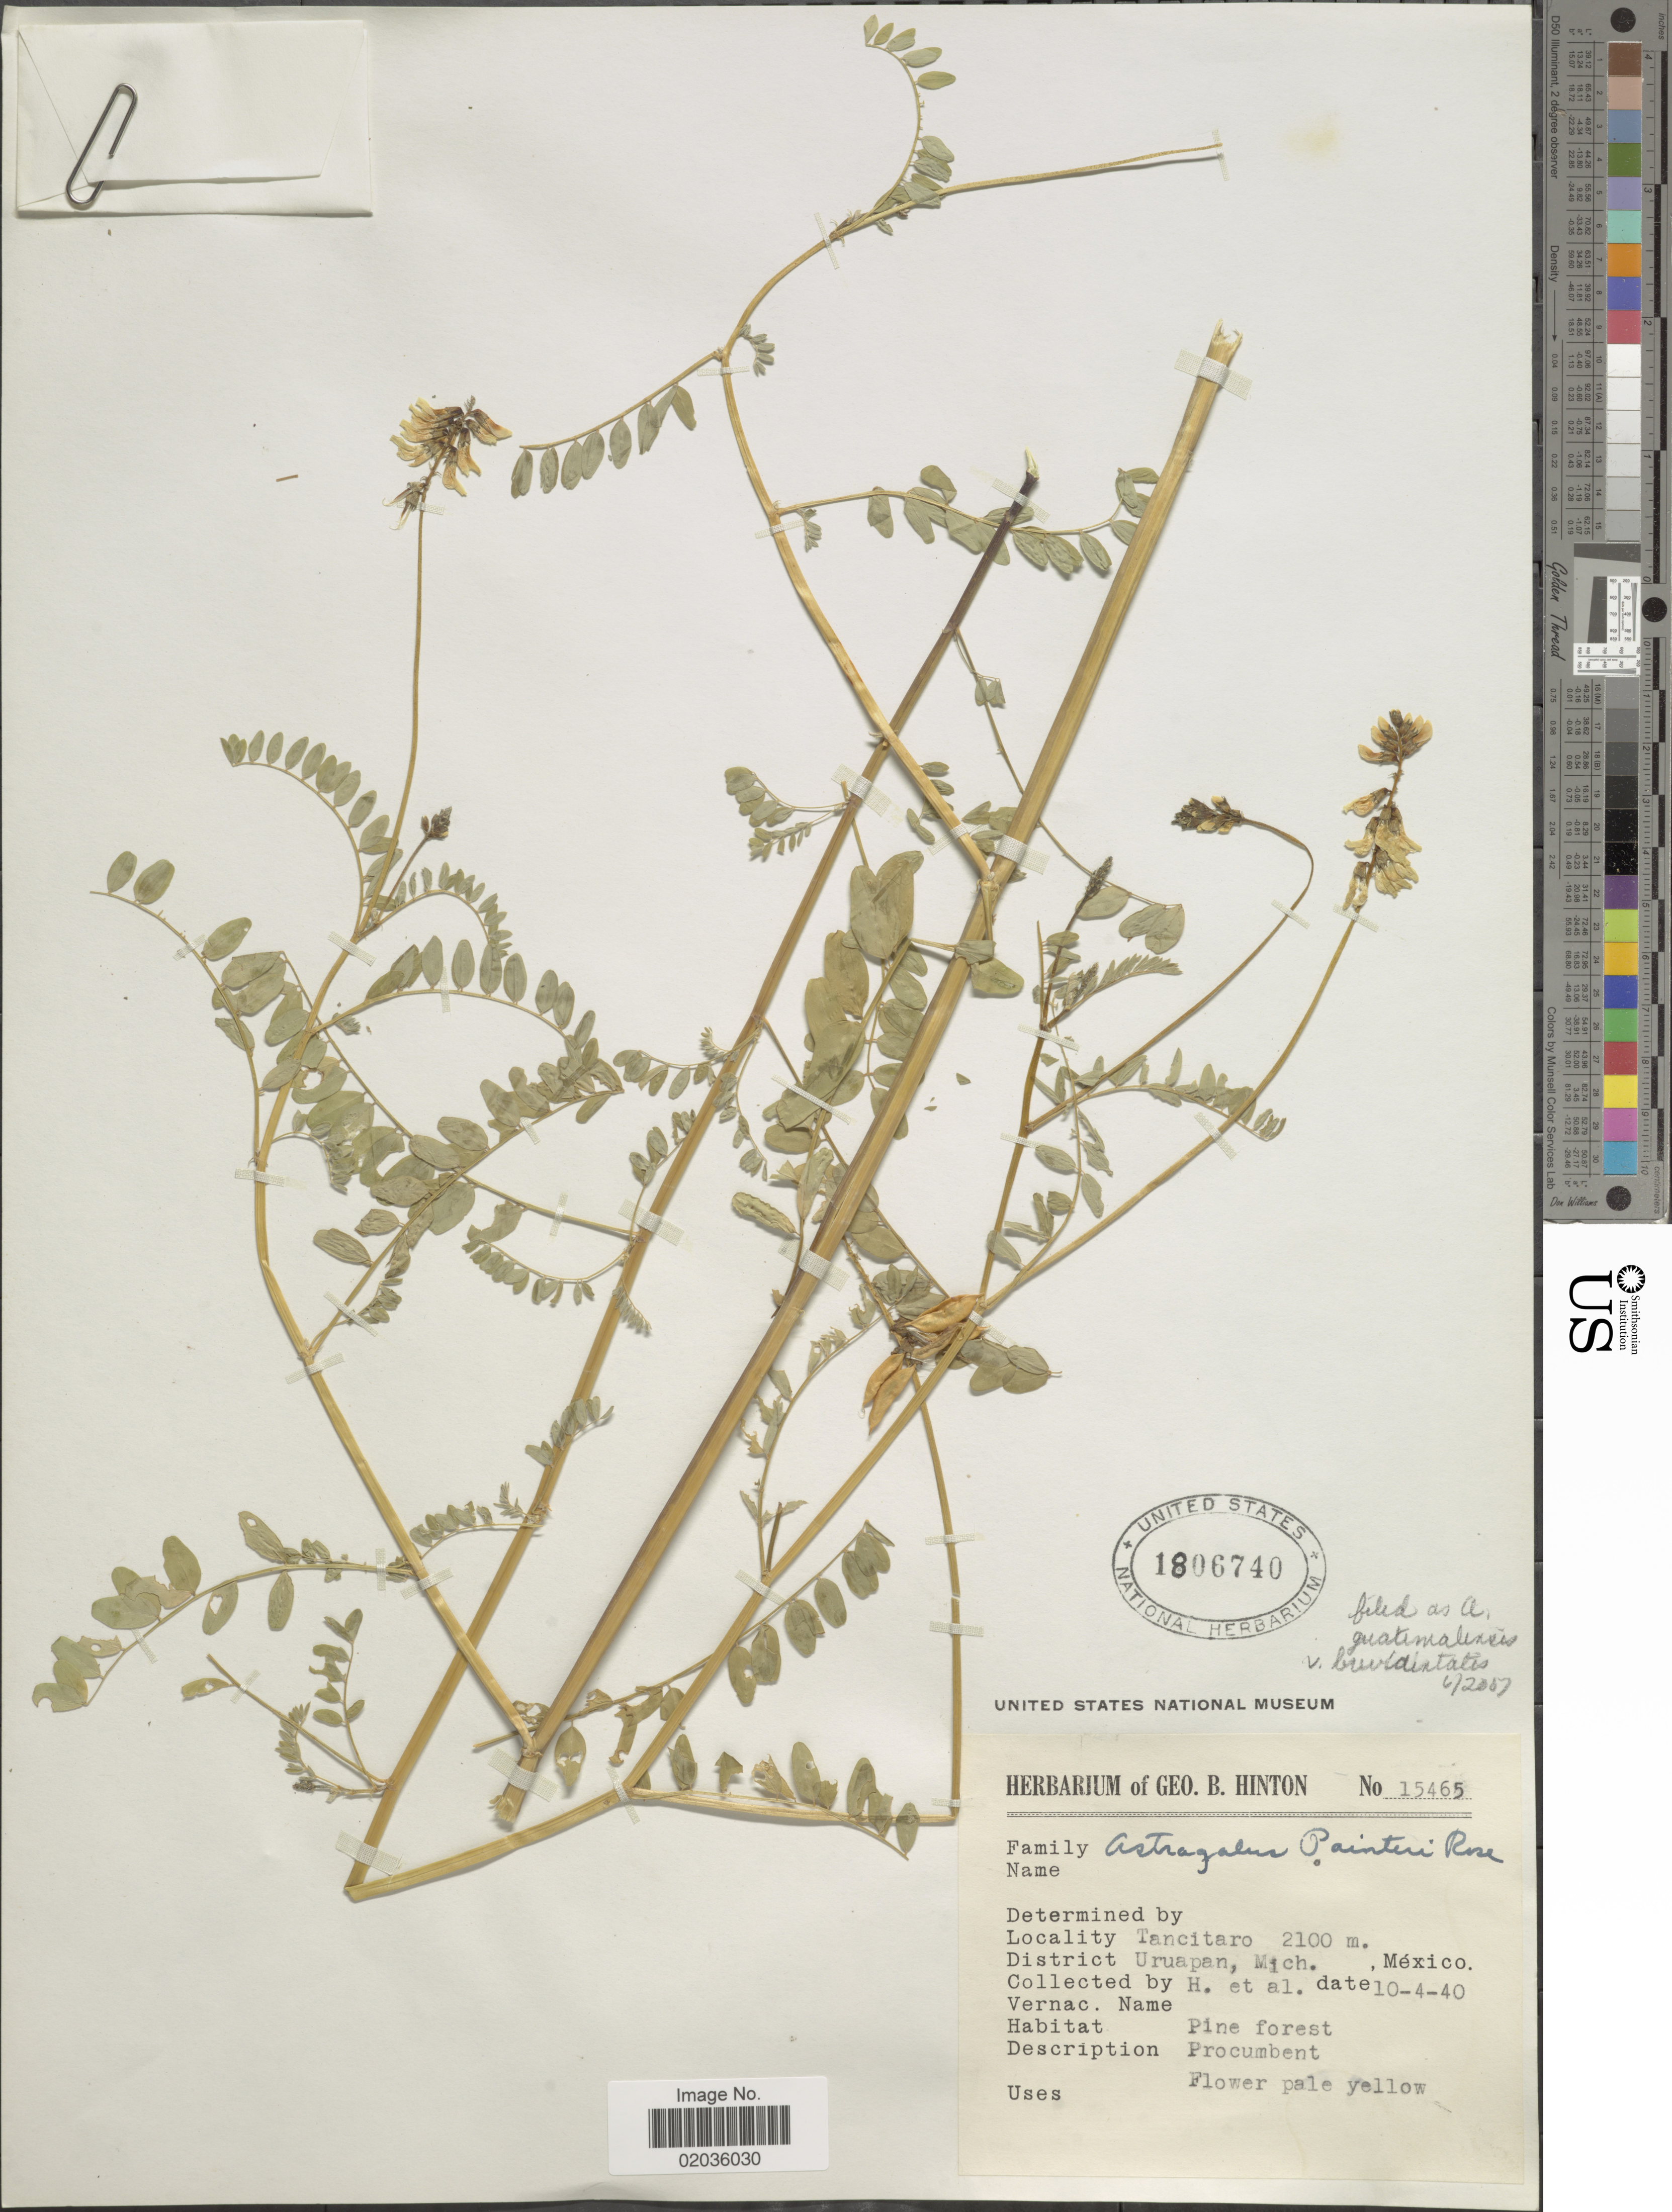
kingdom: Plantae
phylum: Tracheophyta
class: Magnoliopsida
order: Fabales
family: Fabaceae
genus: Astragalus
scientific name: Astragalus guatemalensis var. brevidentatus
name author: (Hemsl.) Barneby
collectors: G. B. Hinton & et al.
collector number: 15465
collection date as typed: Transcribed d/m/y: 10/4/40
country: Mexico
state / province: Michoacán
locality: Tancitaro, Uruapan, Mich, Mexico.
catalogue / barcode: US 1806740